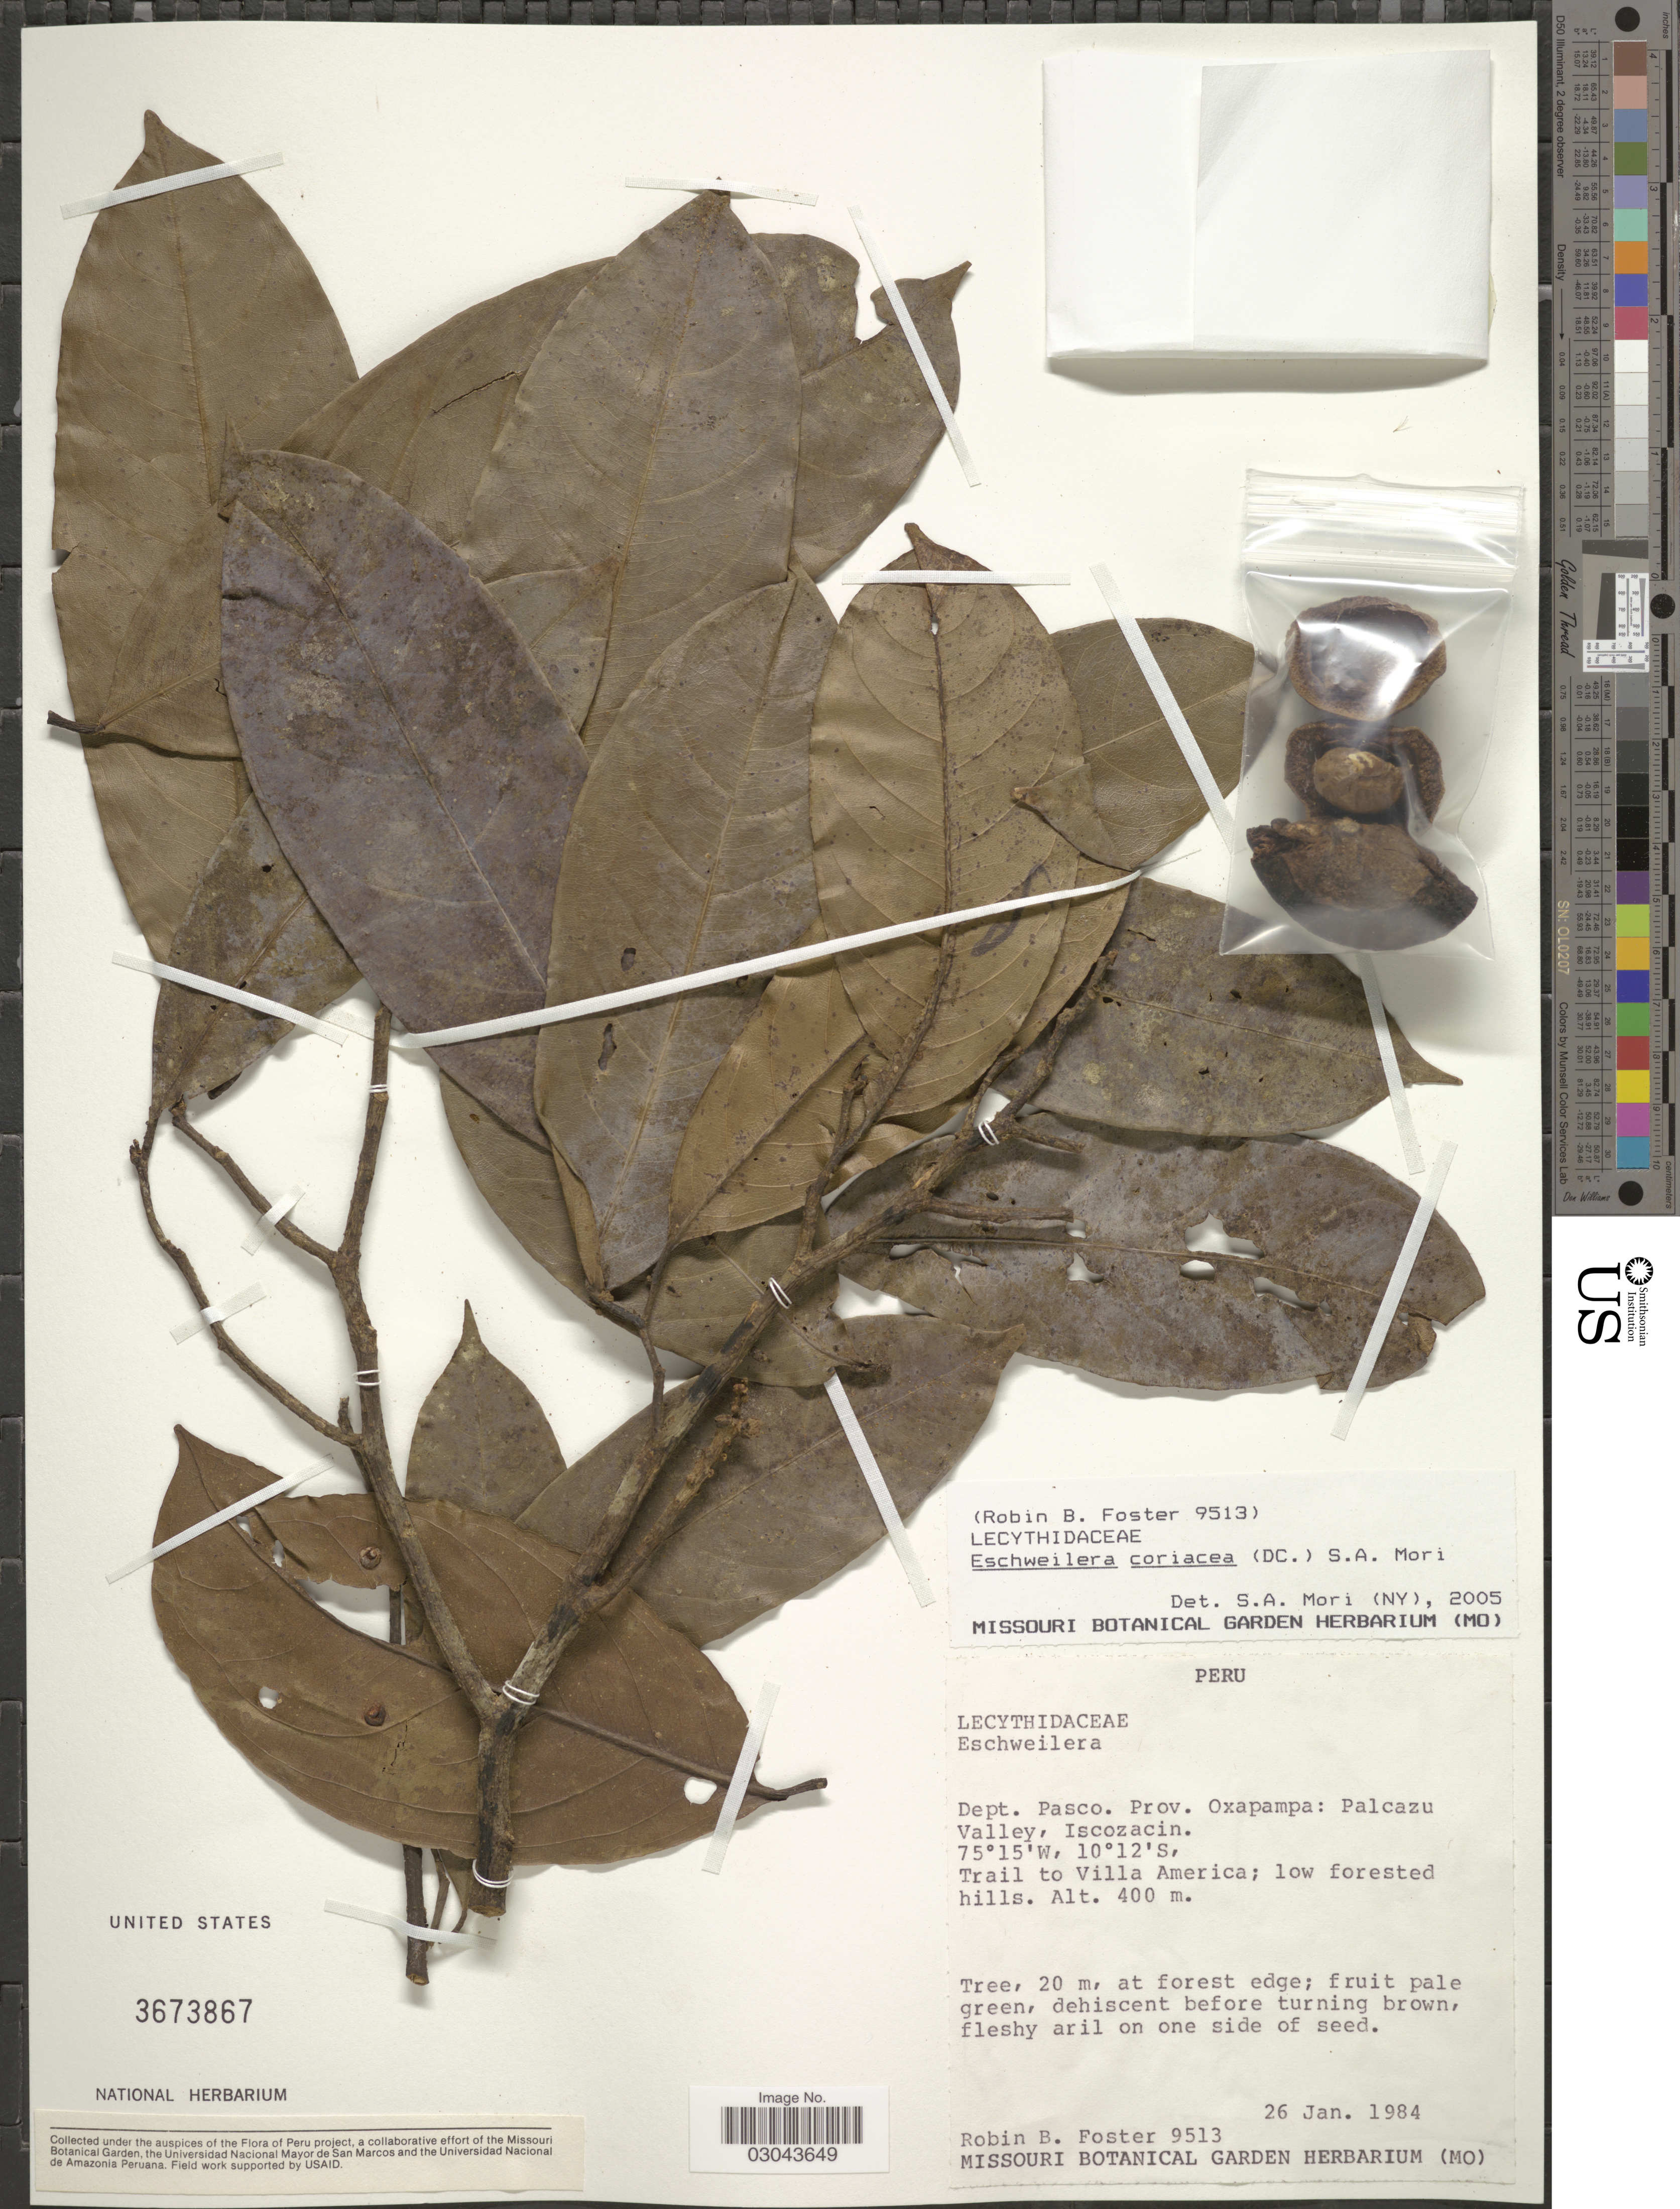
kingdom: Plantae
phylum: Tracheophyta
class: Magnoliopsida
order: Ericales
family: Lecythidaceae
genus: Eschweilera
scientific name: Eschweilera coriacea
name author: (DC.) S.A. Mori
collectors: R. B. Foster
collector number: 9513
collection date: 1984-01-26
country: Peru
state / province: Pasco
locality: Dept. Pasco. Prov. Oxapampa: Palcazu Valley, Iscozacin. Trail to Villa America.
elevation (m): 400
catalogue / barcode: US 3673867